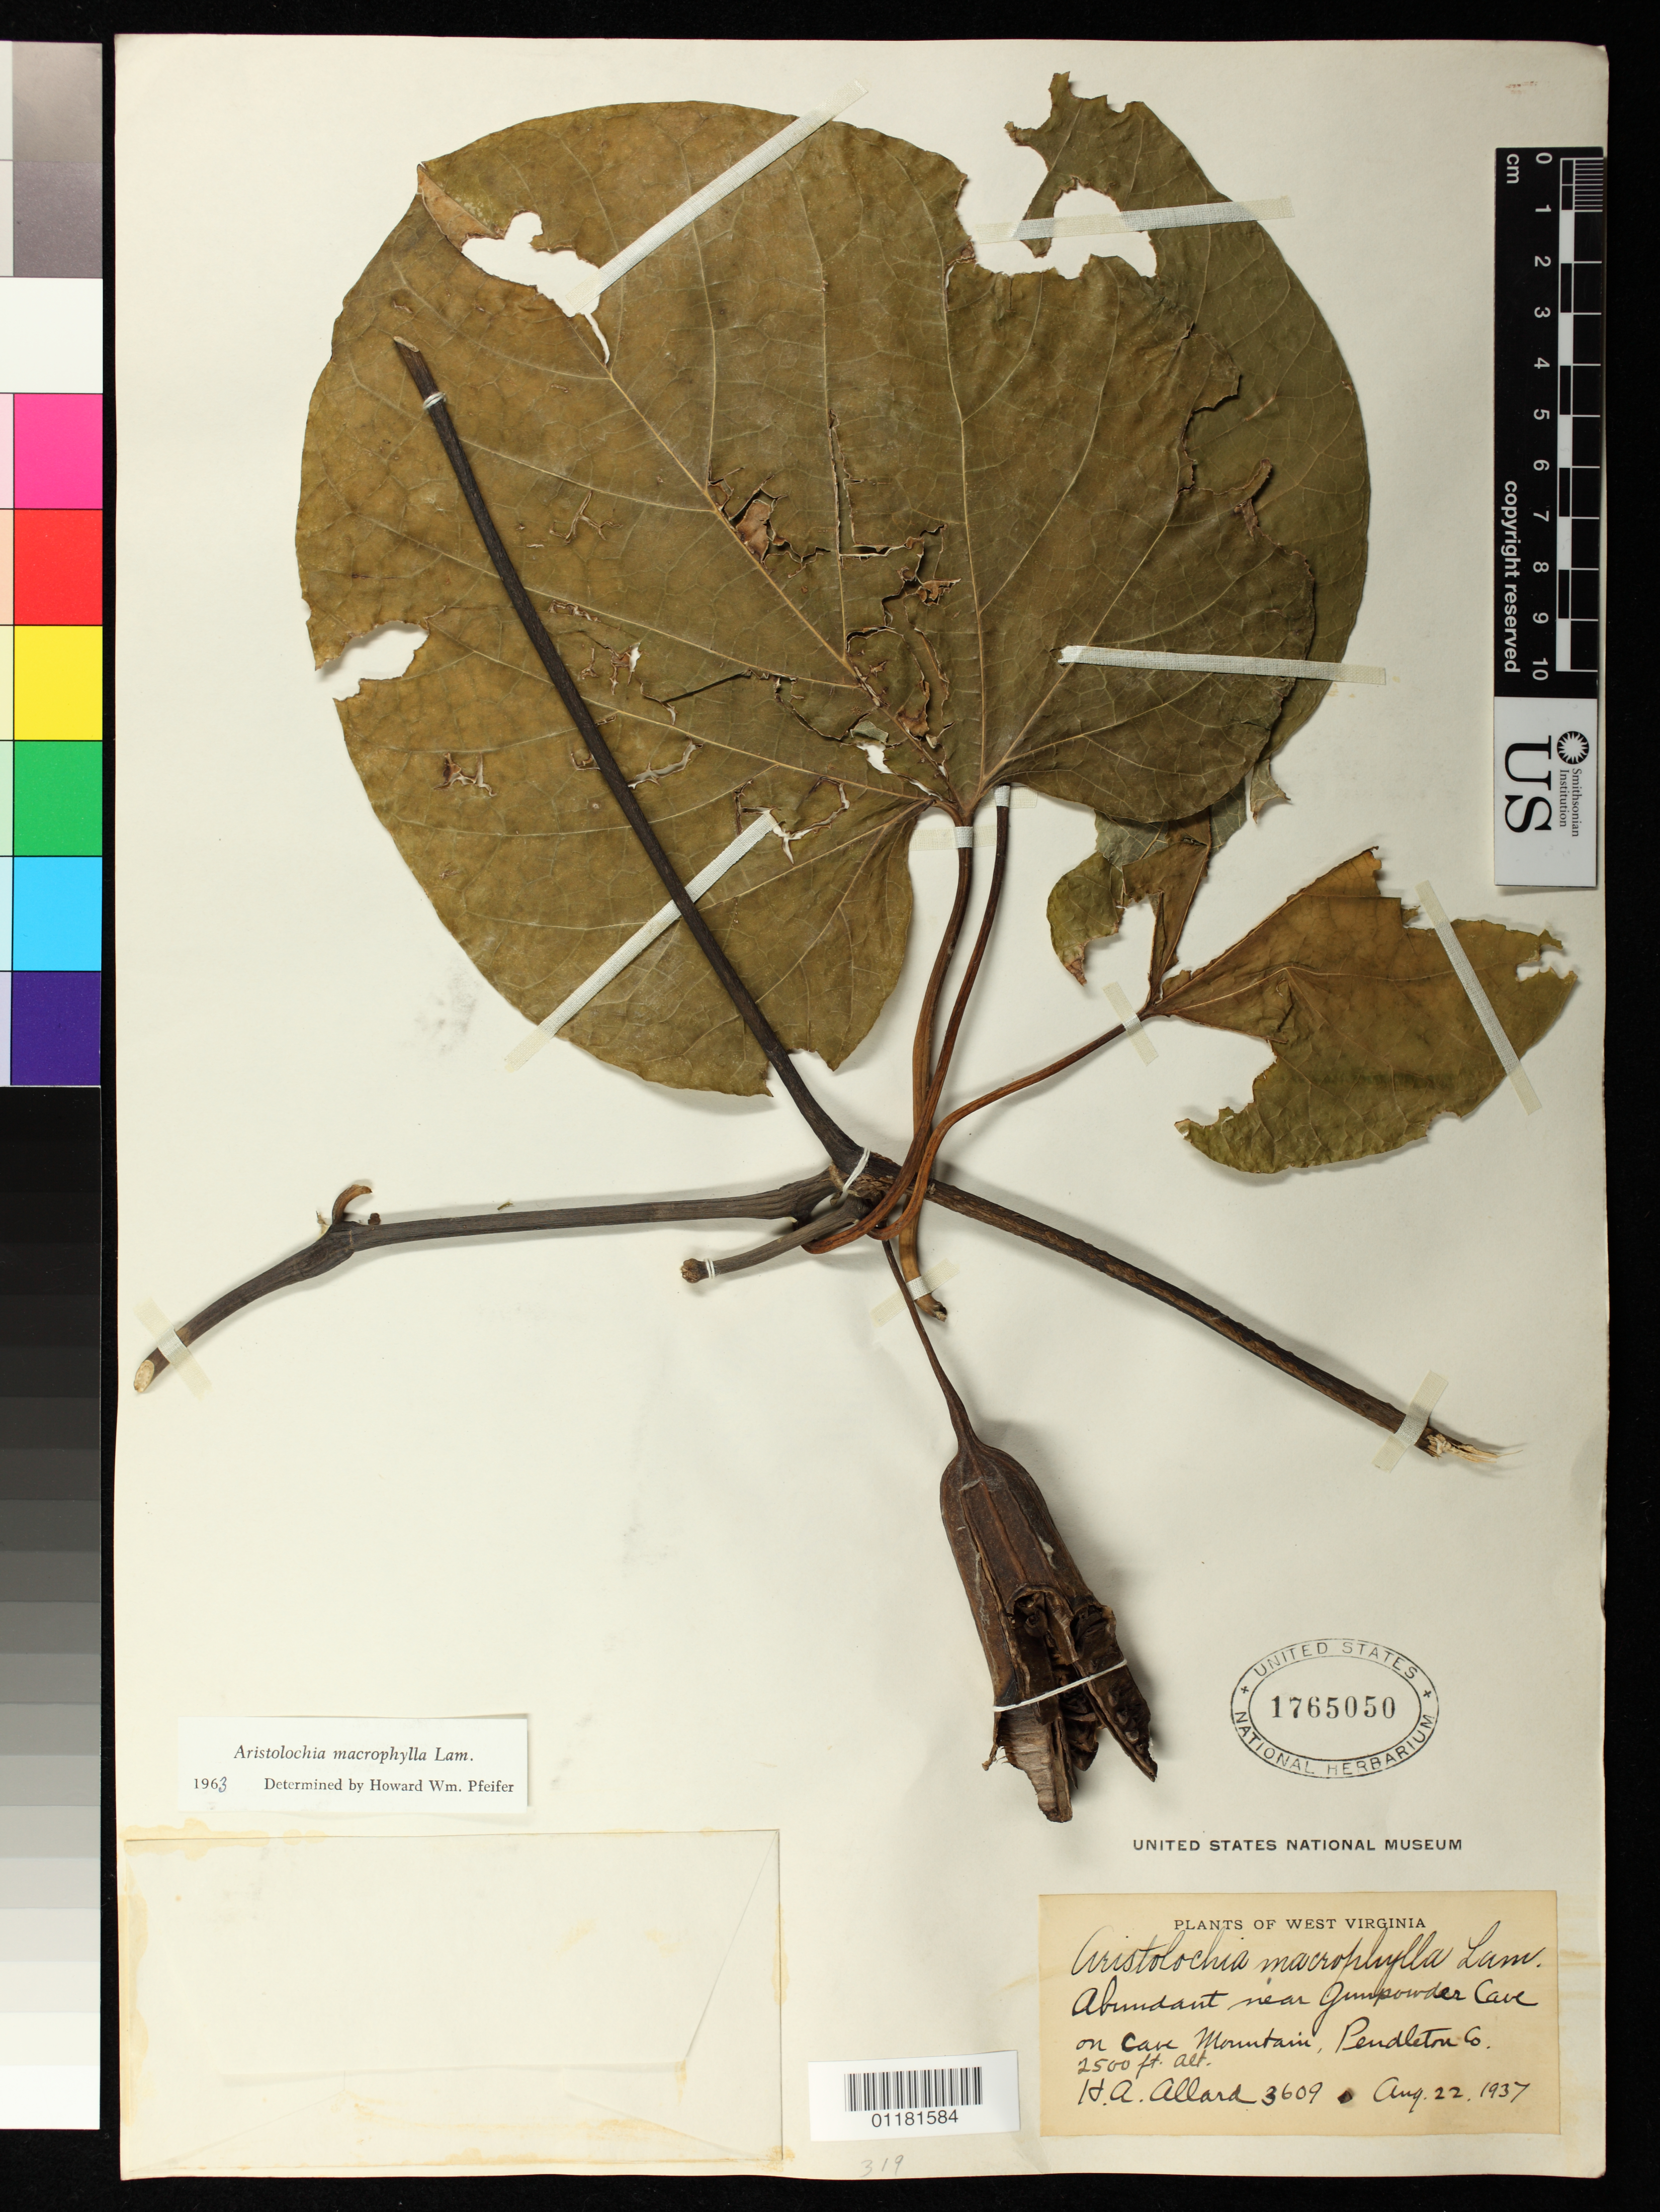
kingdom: Plantae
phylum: Tracheophyta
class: Magnoliopsida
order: Piperales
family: Aristolochiaceae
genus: Aristolochia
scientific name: Aristolochia macrophylla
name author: Lam.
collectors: H. A. Allard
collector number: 3609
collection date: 1937-08-22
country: United States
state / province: West Virginia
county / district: Pendleton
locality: Near Gunpowder Cave on Cave Mountain, Pendleton Co.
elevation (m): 762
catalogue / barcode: US 1181584